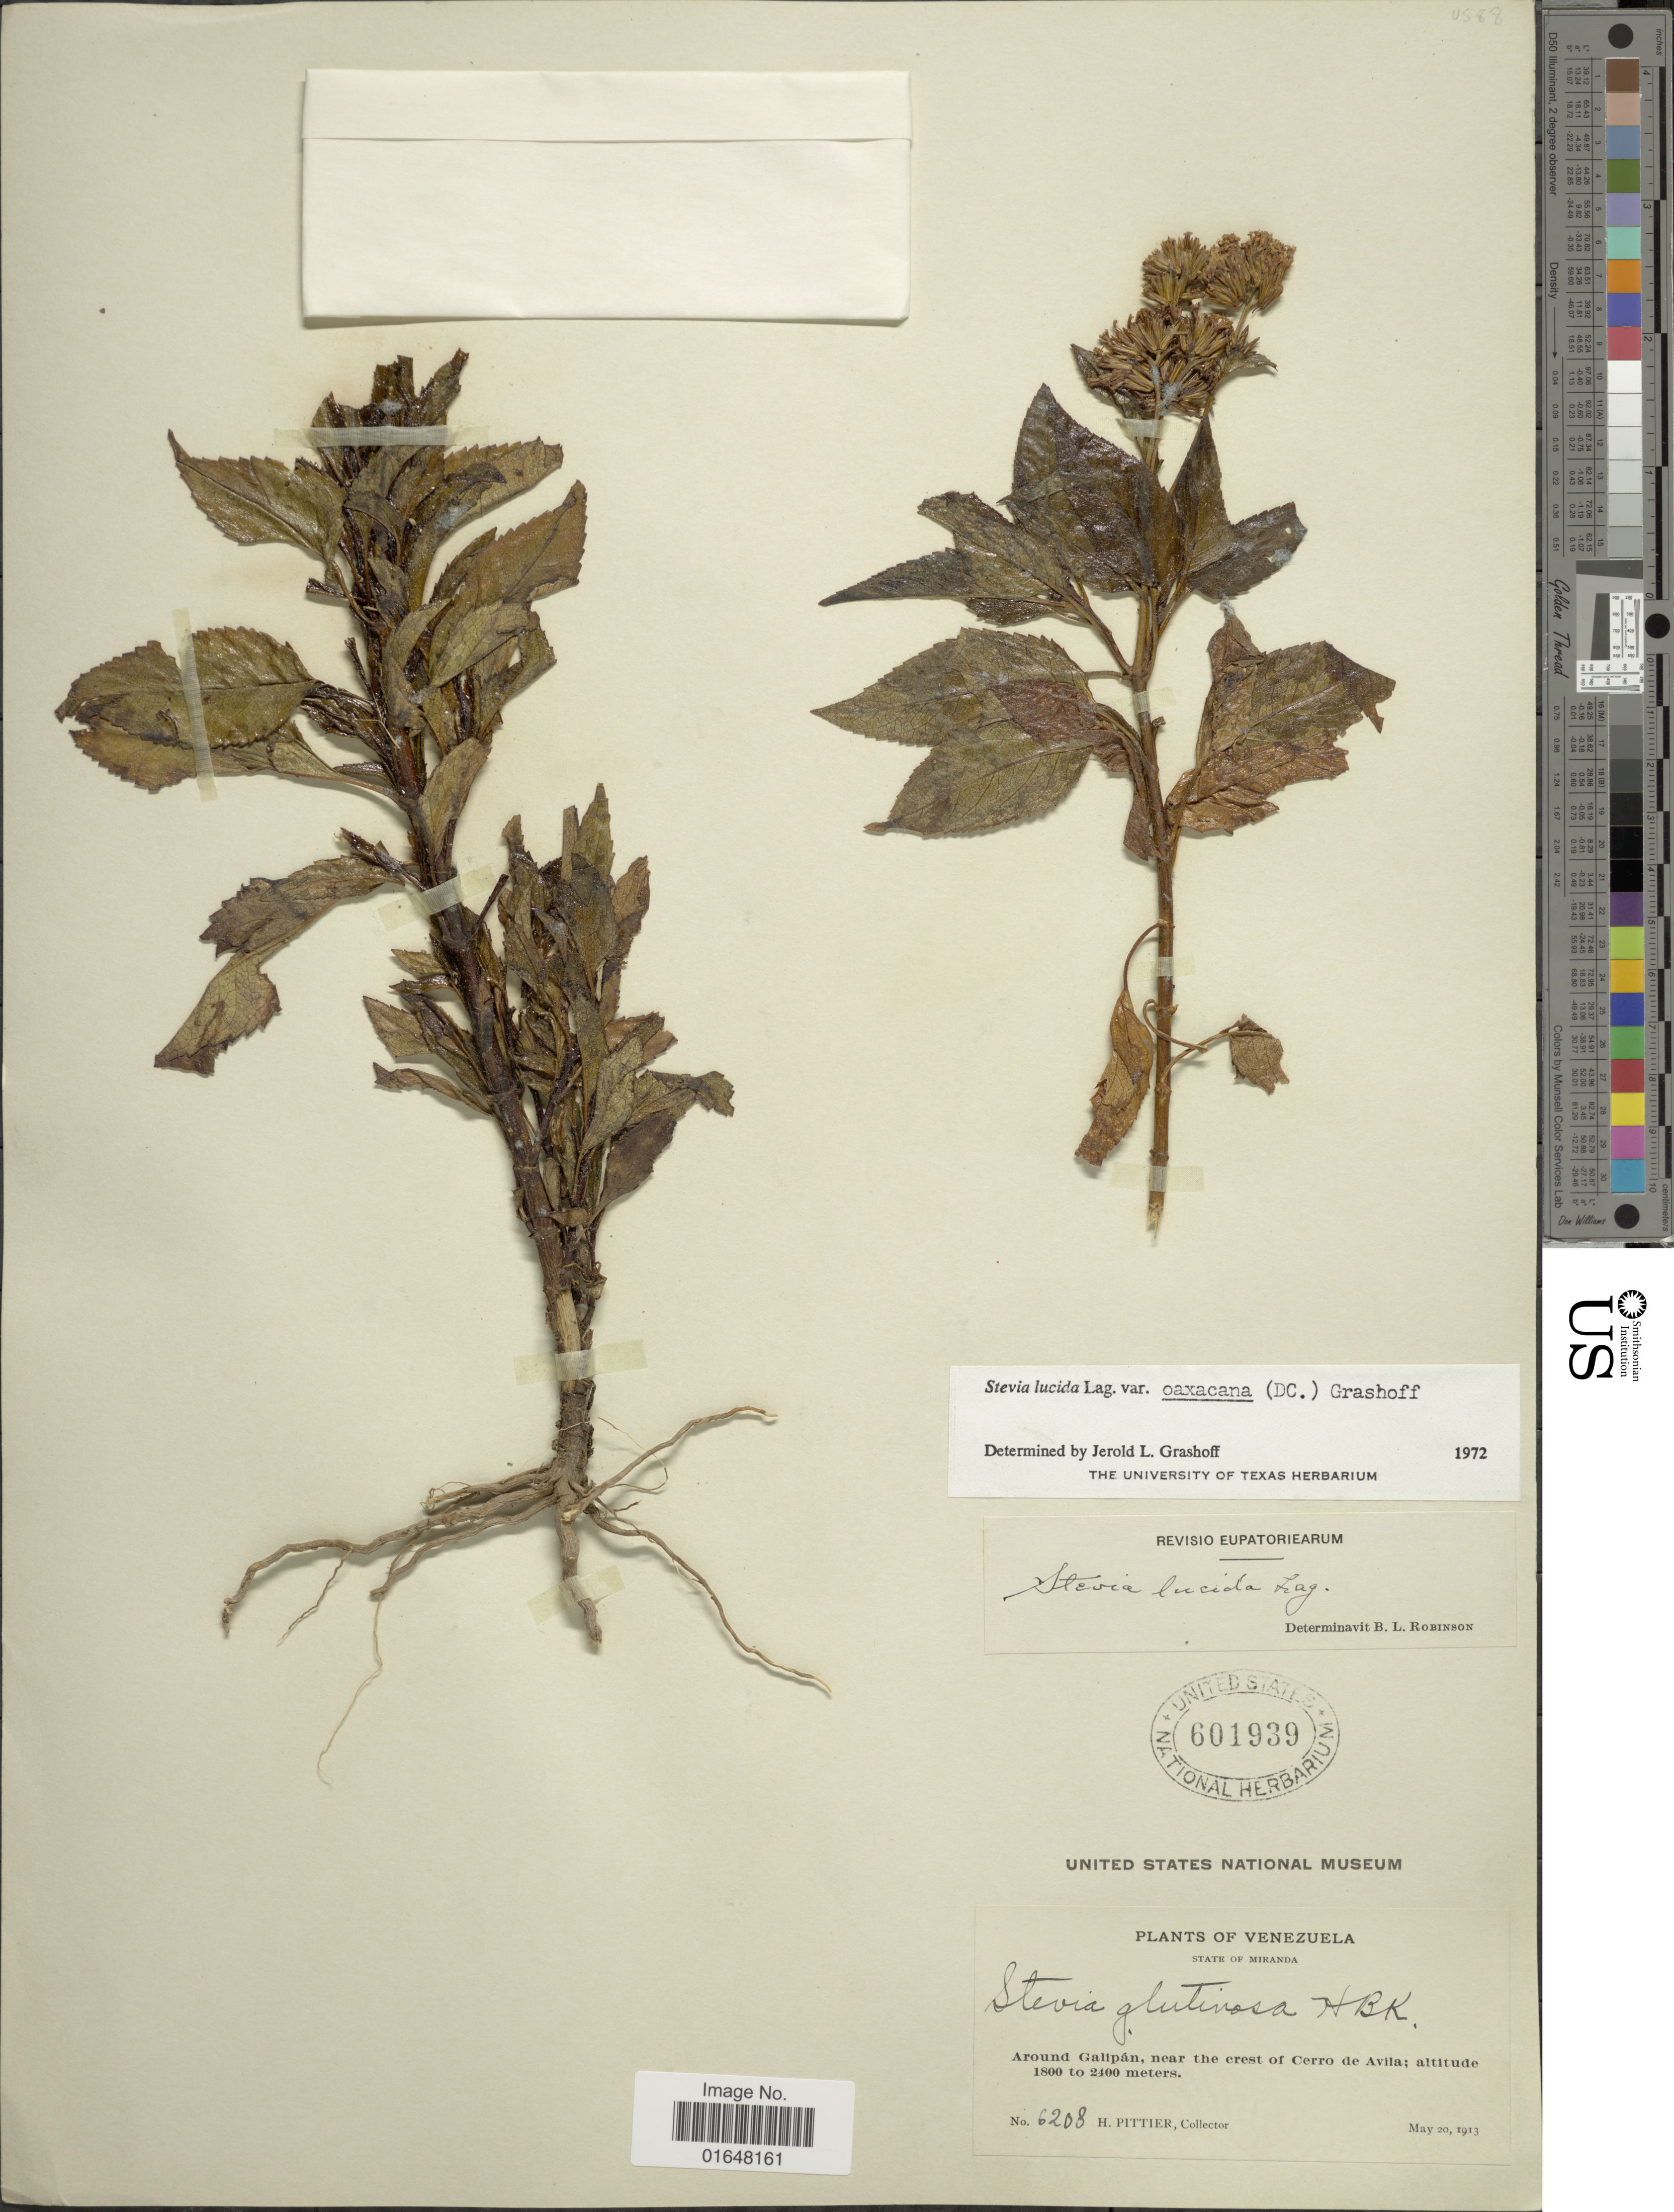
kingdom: Plantae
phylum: Tracheophyta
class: Magnoliopsida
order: Asterales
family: Asteraceae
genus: Stevia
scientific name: Stevia lucida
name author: Lag.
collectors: H. F. Pittier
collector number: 6208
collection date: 1913-05-20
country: Venezuela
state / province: Miranda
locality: Around Galipan, near the crest of Cerro de Avila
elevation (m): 1800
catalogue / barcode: US 601939